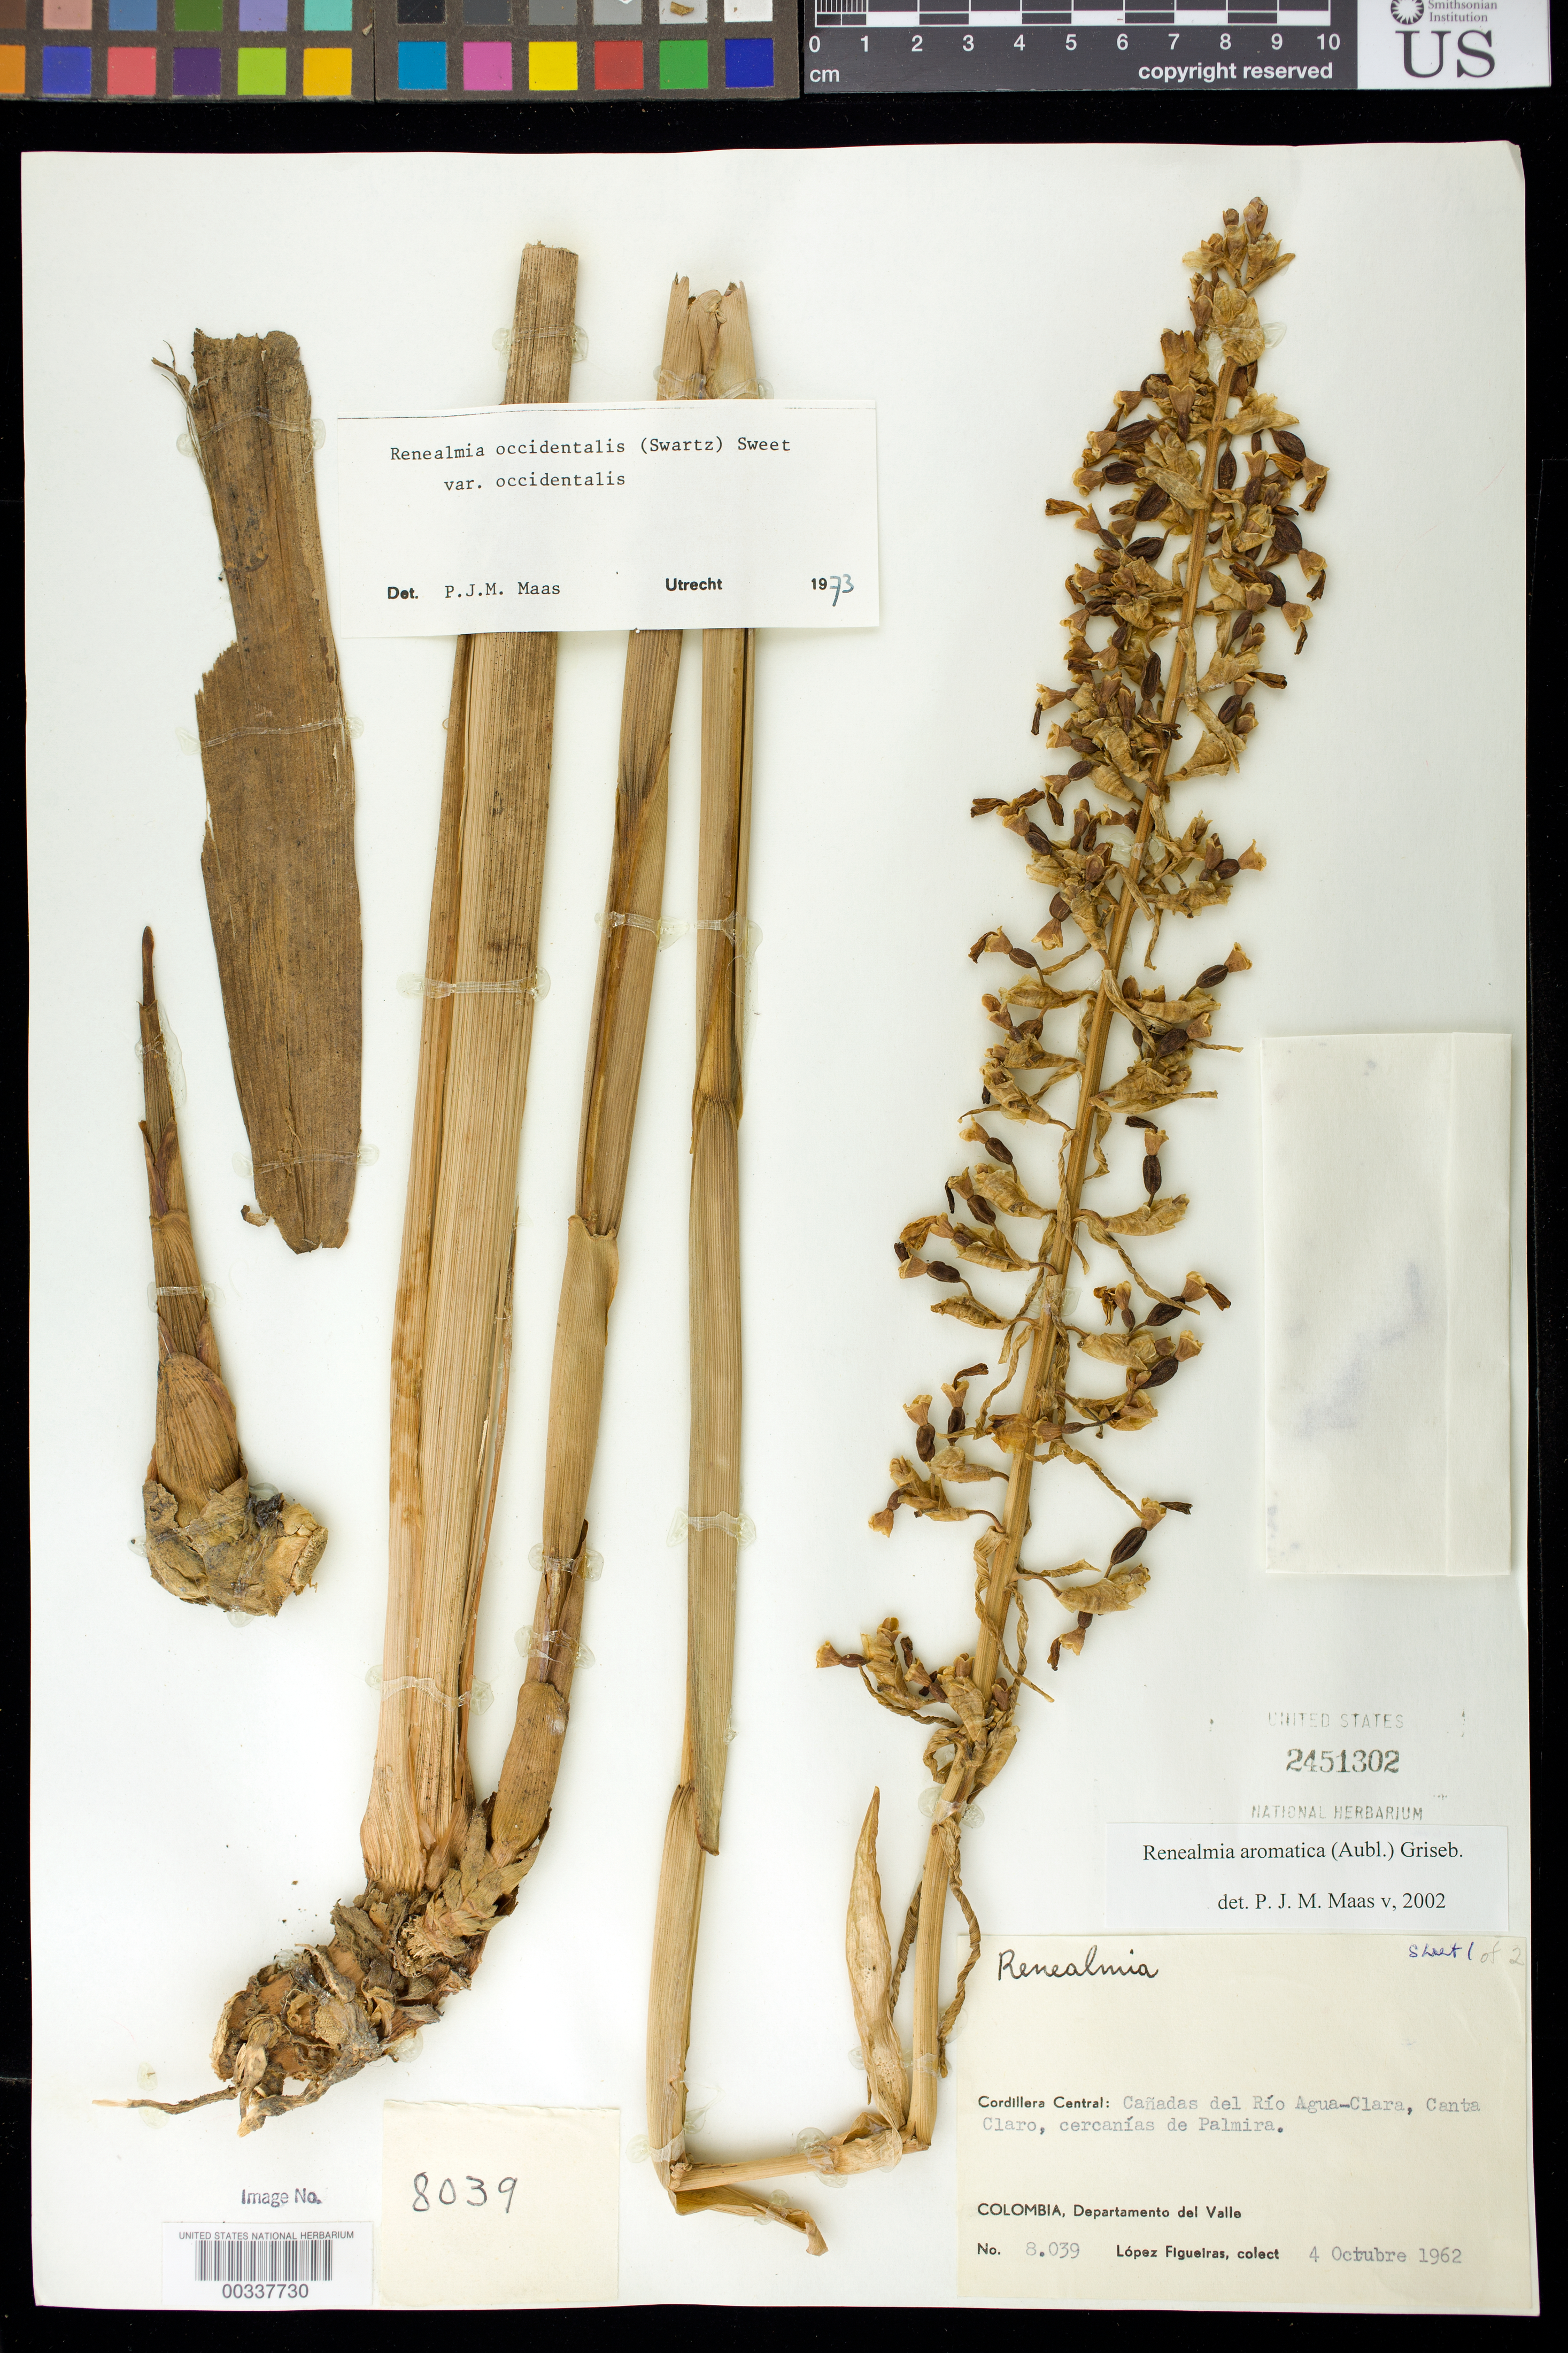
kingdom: Plantae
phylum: Tracheophyta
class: Liliopsida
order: Zingiberales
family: Zingiberaceae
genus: Renealmia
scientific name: Renealmia aromatica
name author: (Aubl.) Griseb.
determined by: Maas, Paul J. M.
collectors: M. López Figueiras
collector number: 8039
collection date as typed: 04 Oct 1962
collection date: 1962-10-04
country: Colombia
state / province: Valle del Cauca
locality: Cordillera Central; Canadas del Rio Agua Clara; Canta Claro, around Palmira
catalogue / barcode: US 2451302